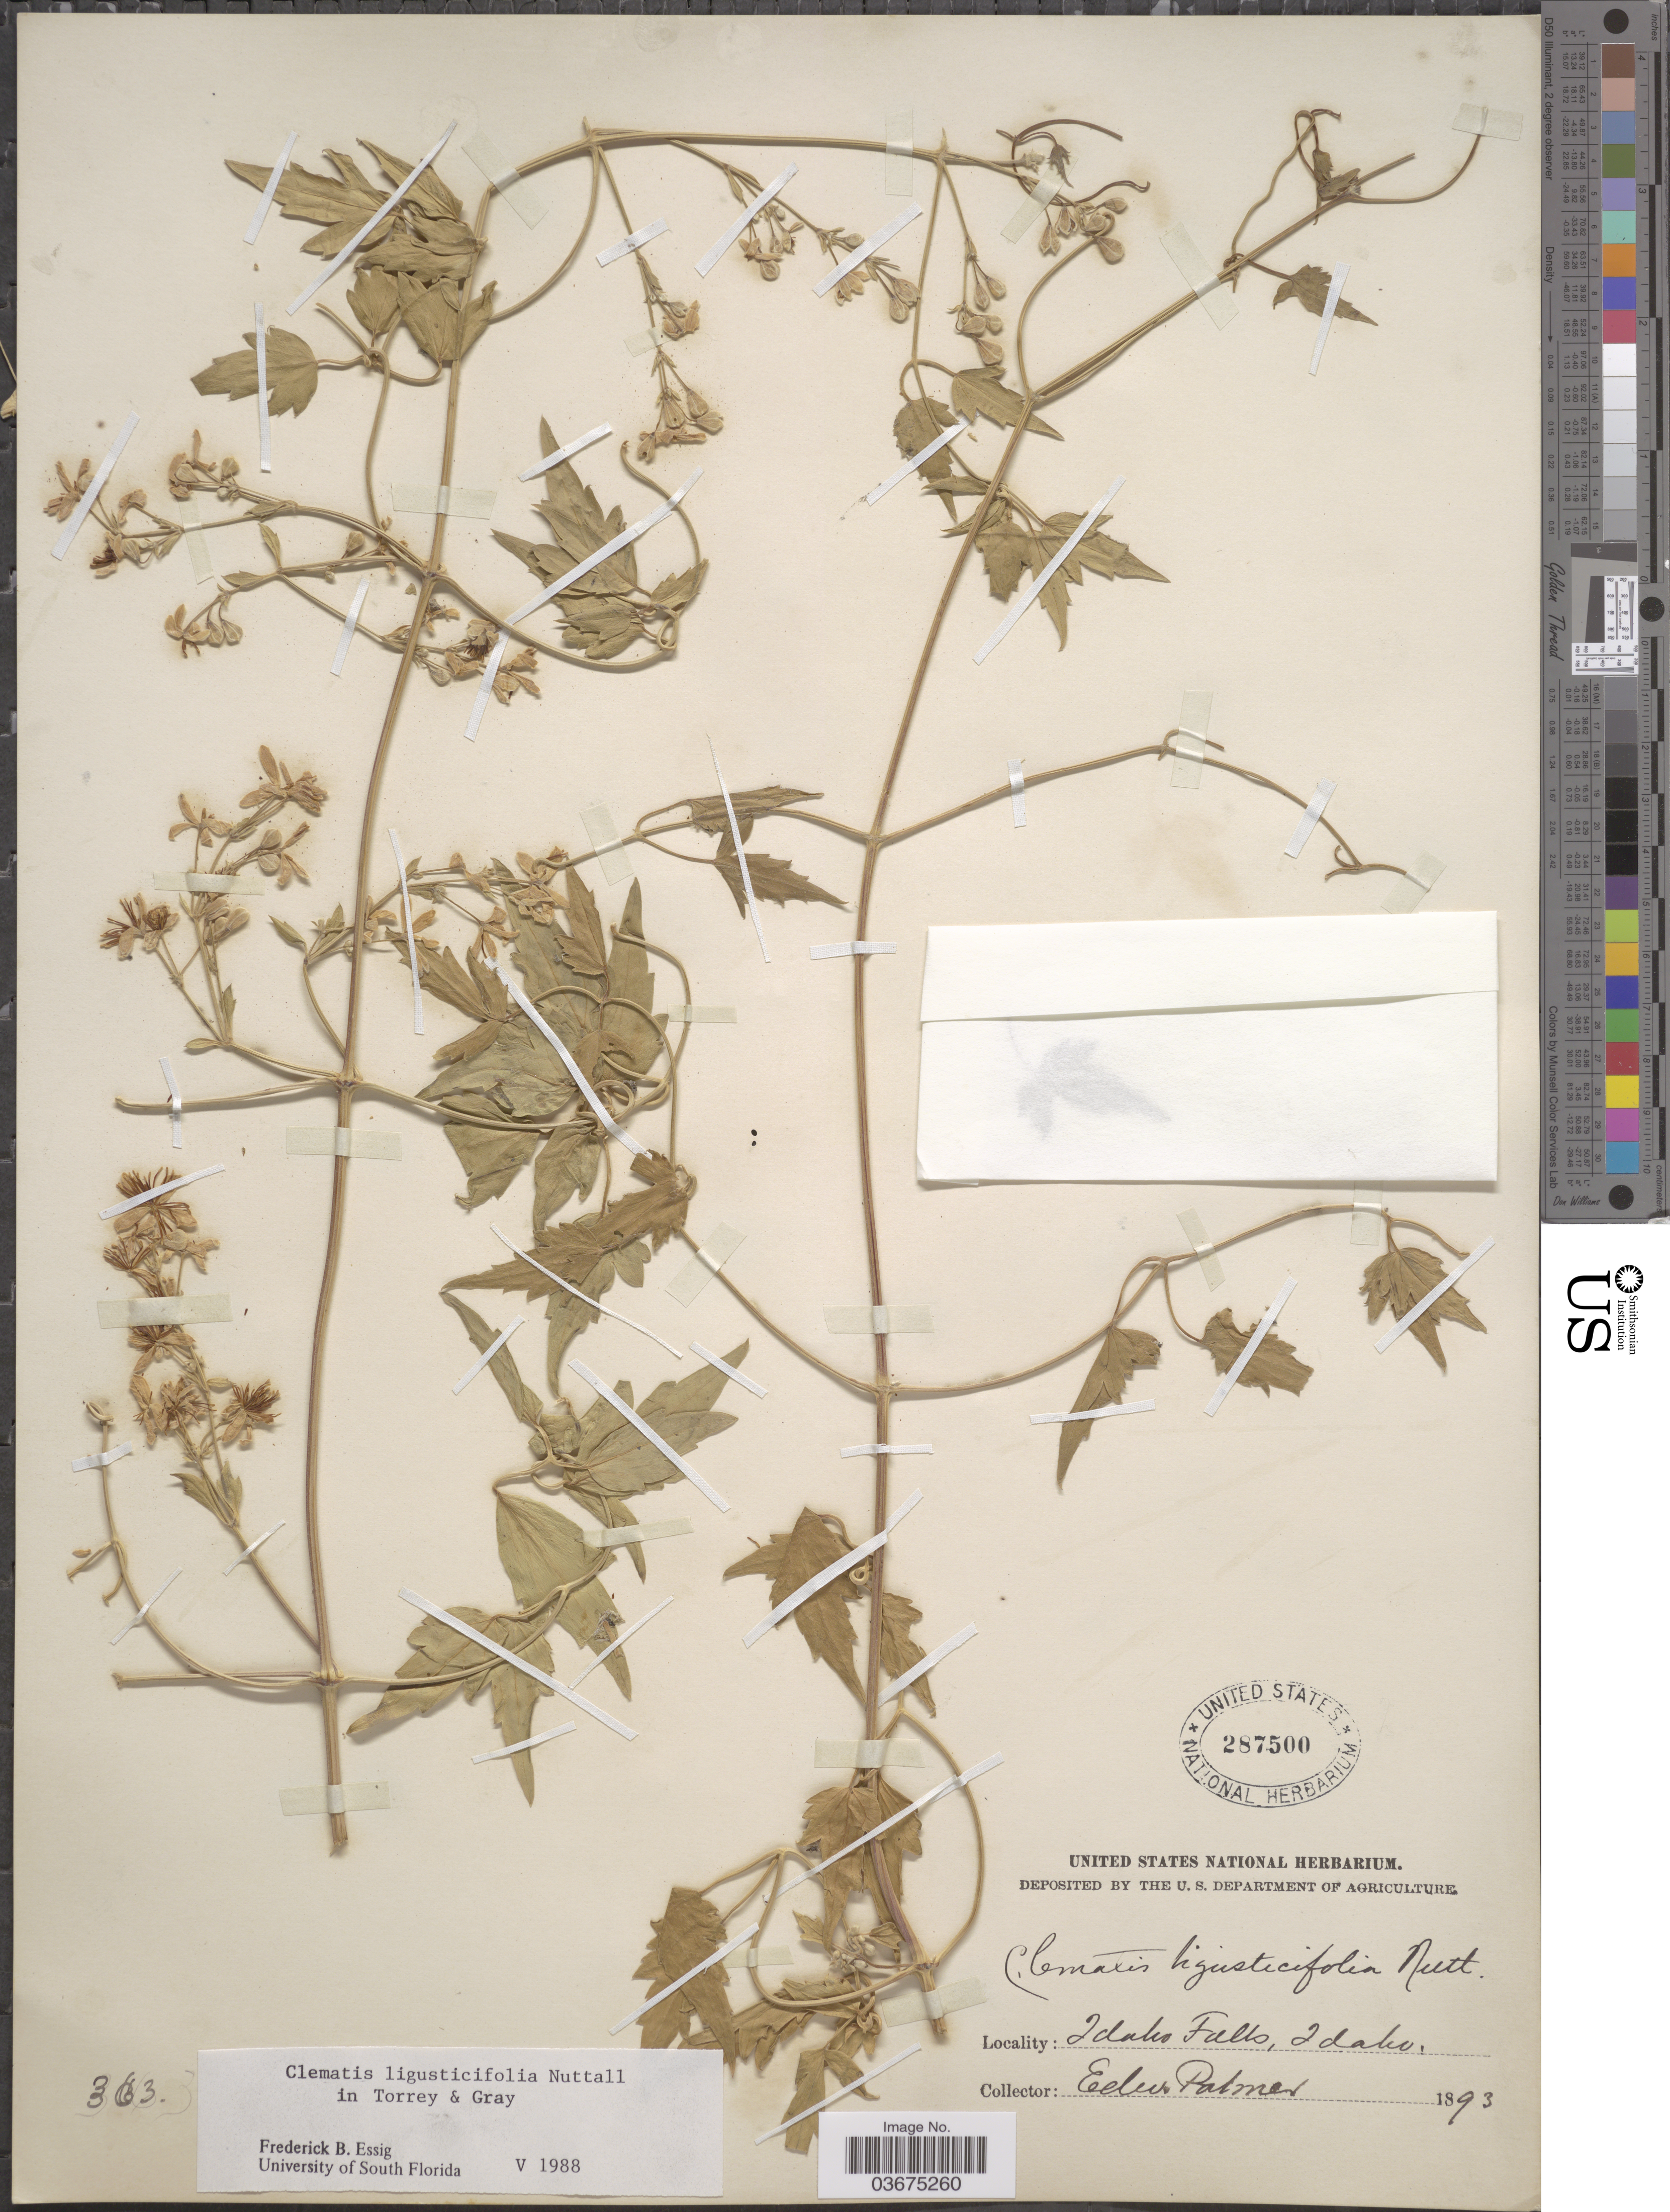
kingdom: Plantae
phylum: Tracheophyta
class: Magnoliopsida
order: Ranunculales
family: Ranunculaceae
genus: Clematis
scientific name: Clematis ligusticifolia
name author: Nutt.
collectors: E. Palmer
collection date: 1893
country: United States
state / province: Idaho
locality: Idaho Falls.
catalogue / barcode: US 287500